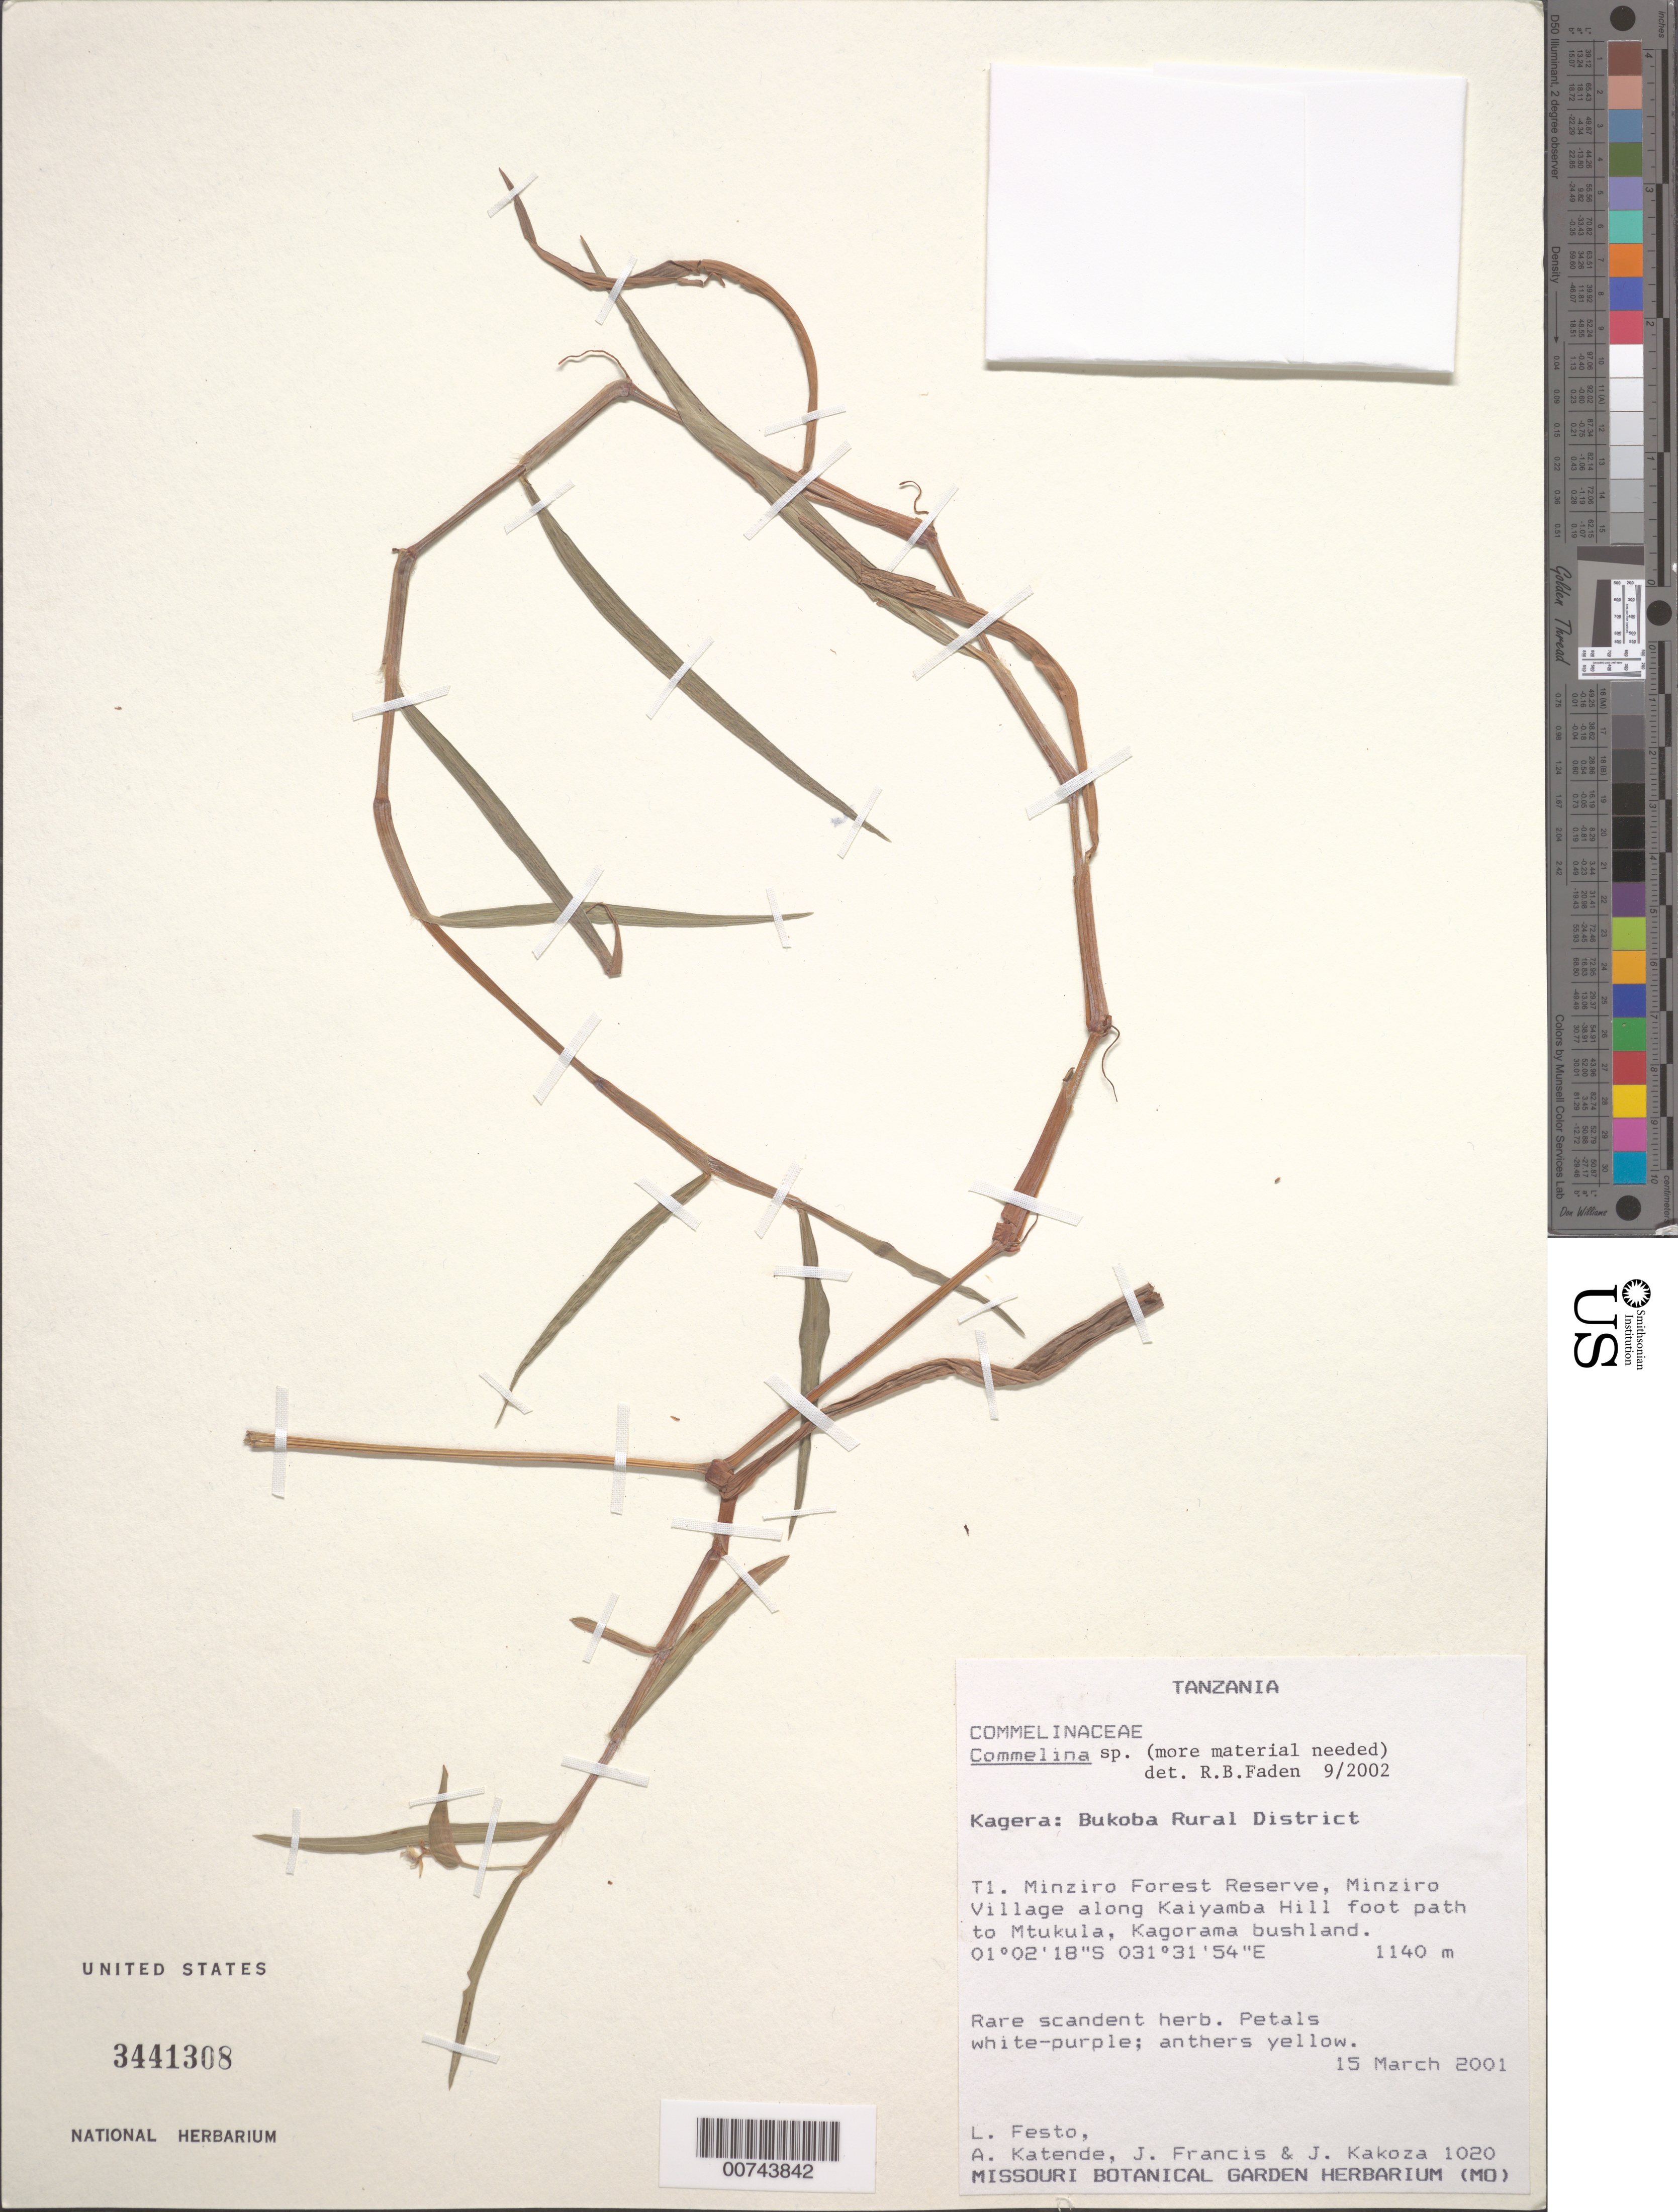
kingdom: Plantae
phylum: Tracheophyta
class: Liliopsida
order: Commelinales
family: Commelinaceae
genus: Commelina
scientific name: Commelina nairobiensis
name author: Faden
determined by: Faden, Robert B., (US), Smithsonian Institution - National Museum of Natural History (UNITED STATES)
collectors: L. Festo, A. Katende, J. Francis & J. Kakoza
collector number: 1020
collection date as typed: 15 Mar 2001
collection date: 2001-03-15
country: Tanzania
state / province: Kagera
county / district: Bukoba Rural Dist.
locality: T1, Minziro Forest Reserve, Minziro Village along Kaiyamba Hill foot path to Mtukula.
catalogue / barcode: US 3441308